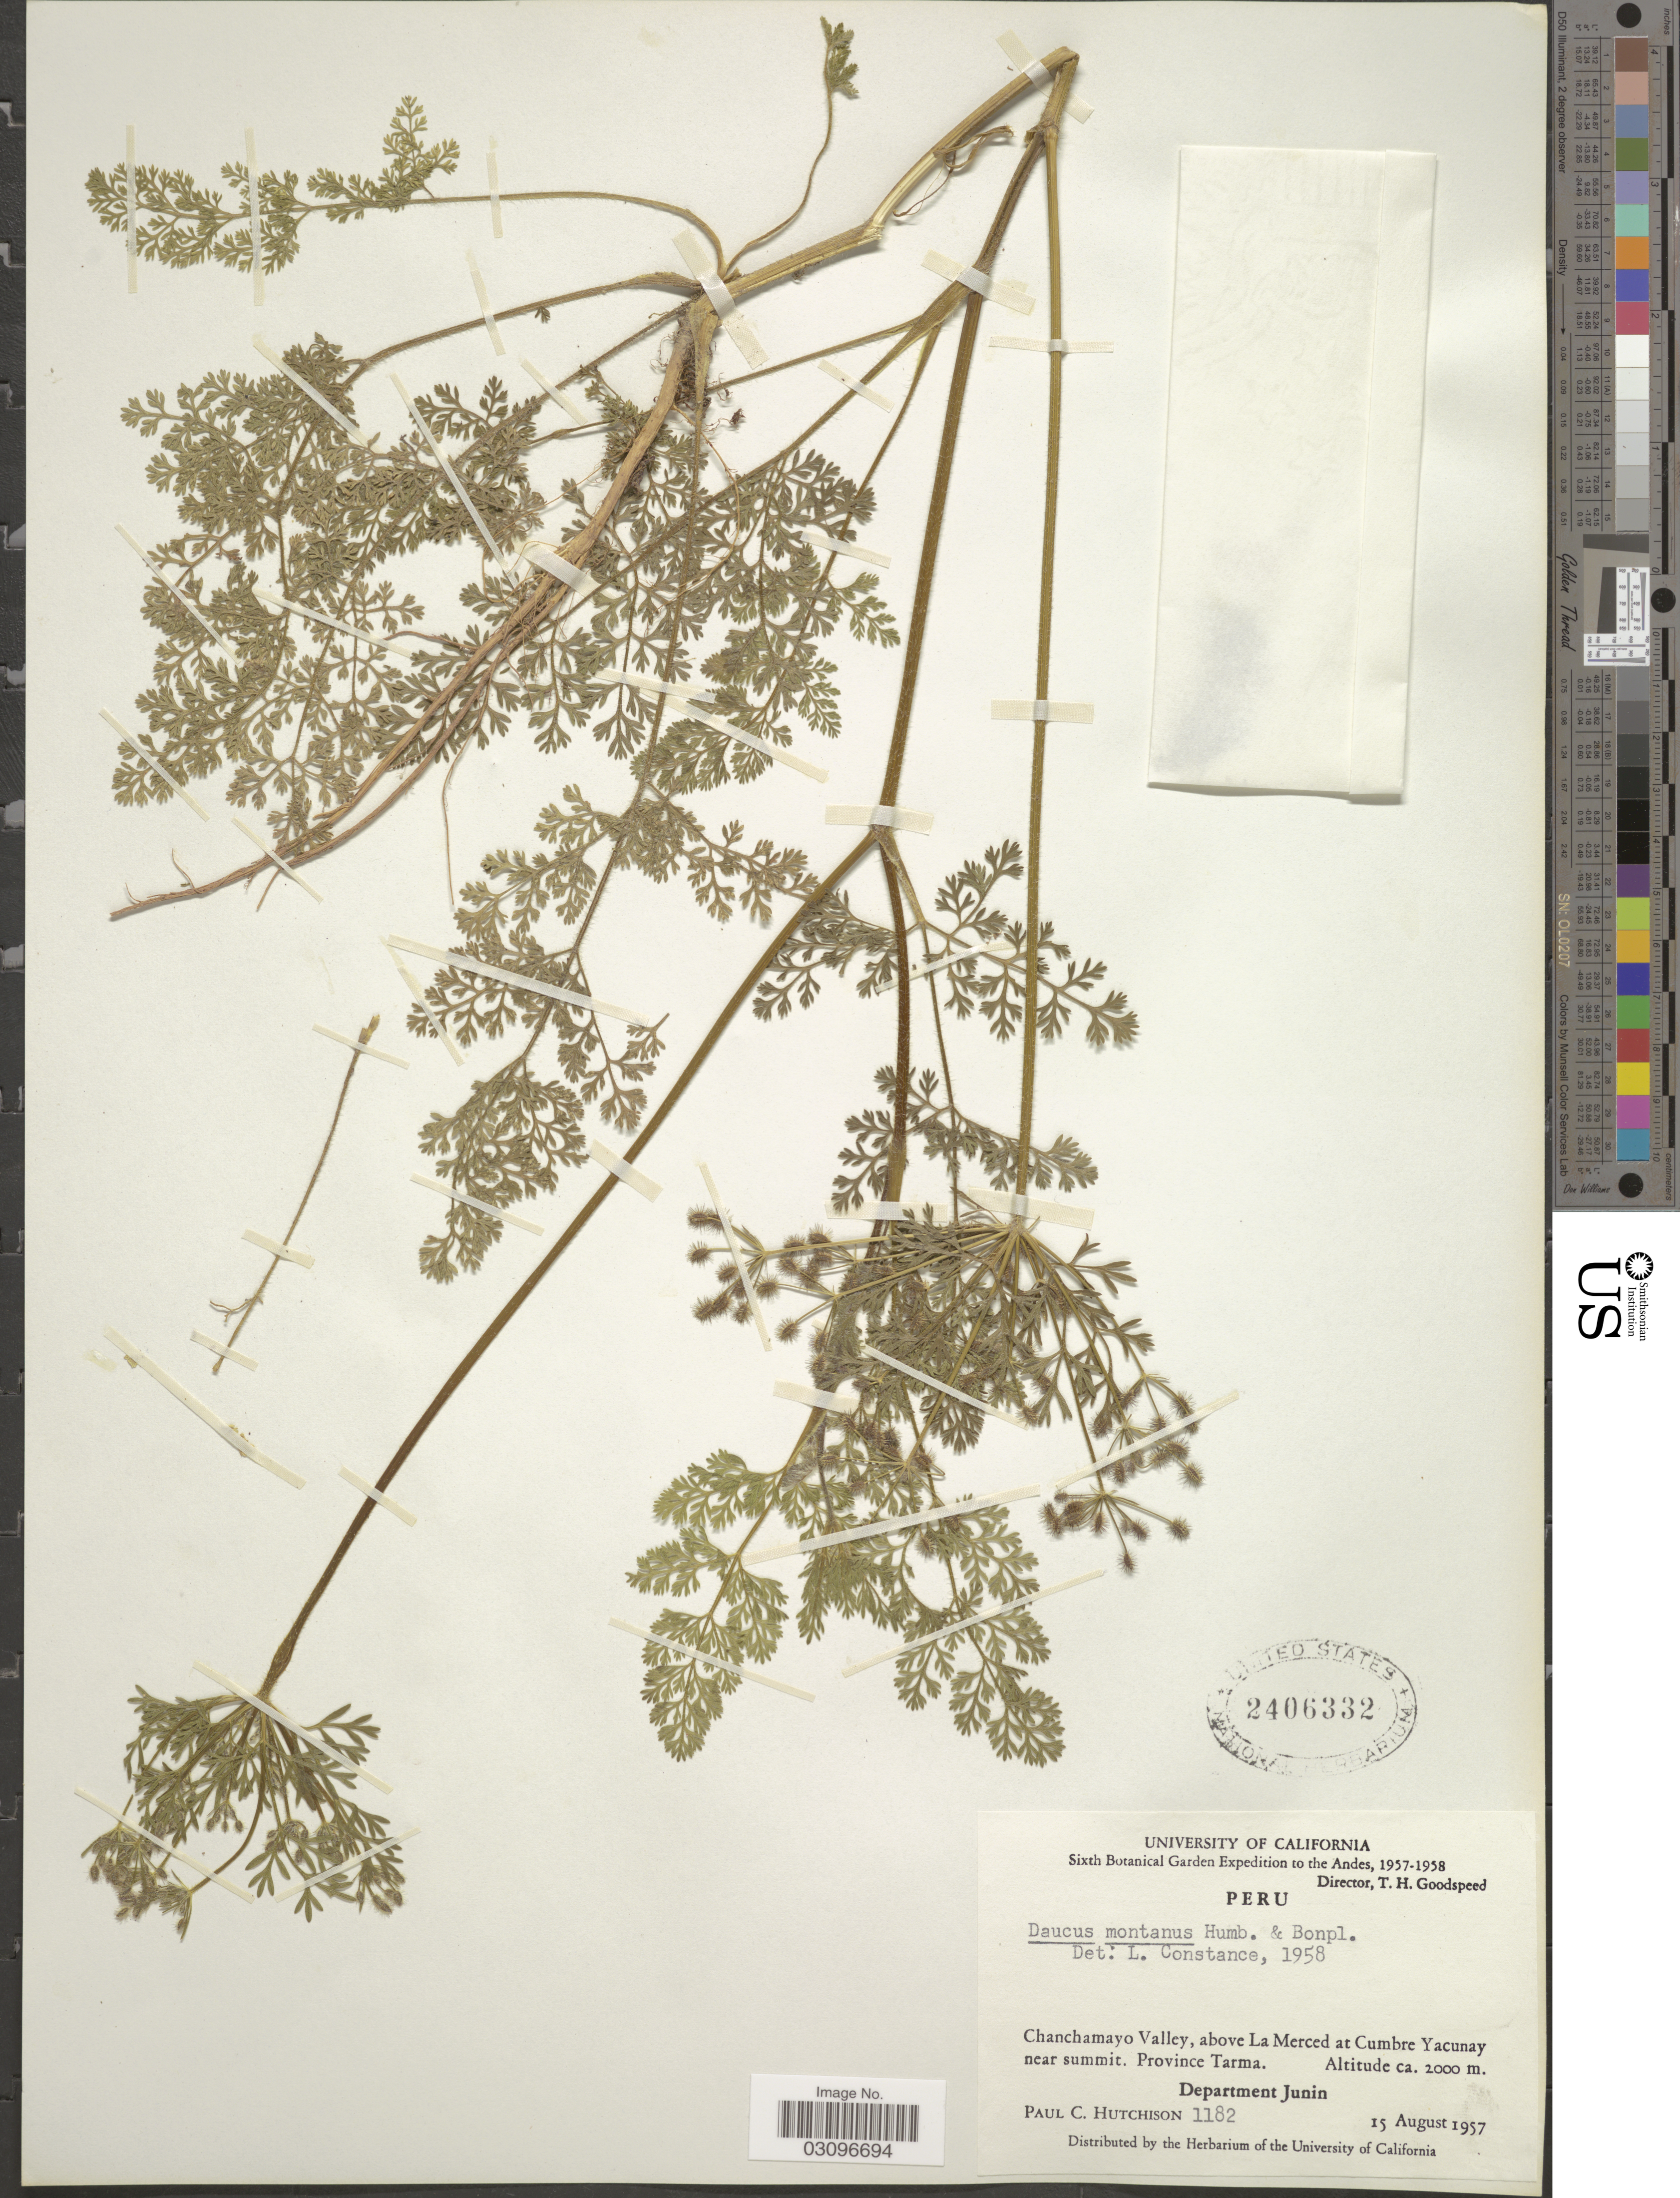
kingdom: Plantae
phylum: Tracheophyta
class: Magnoliopsida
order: Apiales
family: Apiaceae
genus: Daucus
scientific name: Daucus montanus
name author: Humb. & Bonpl. ex Spreng.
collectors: P. C. Hutchison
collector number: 1182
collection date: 1957-08-15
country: Peru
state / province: Junín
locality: The Andes. Chanchamyo Valley, above La Merced at Cumbre Yacunay near summit. Province Tarma. Department Junin.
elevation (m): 2000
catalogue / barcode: US 2406332